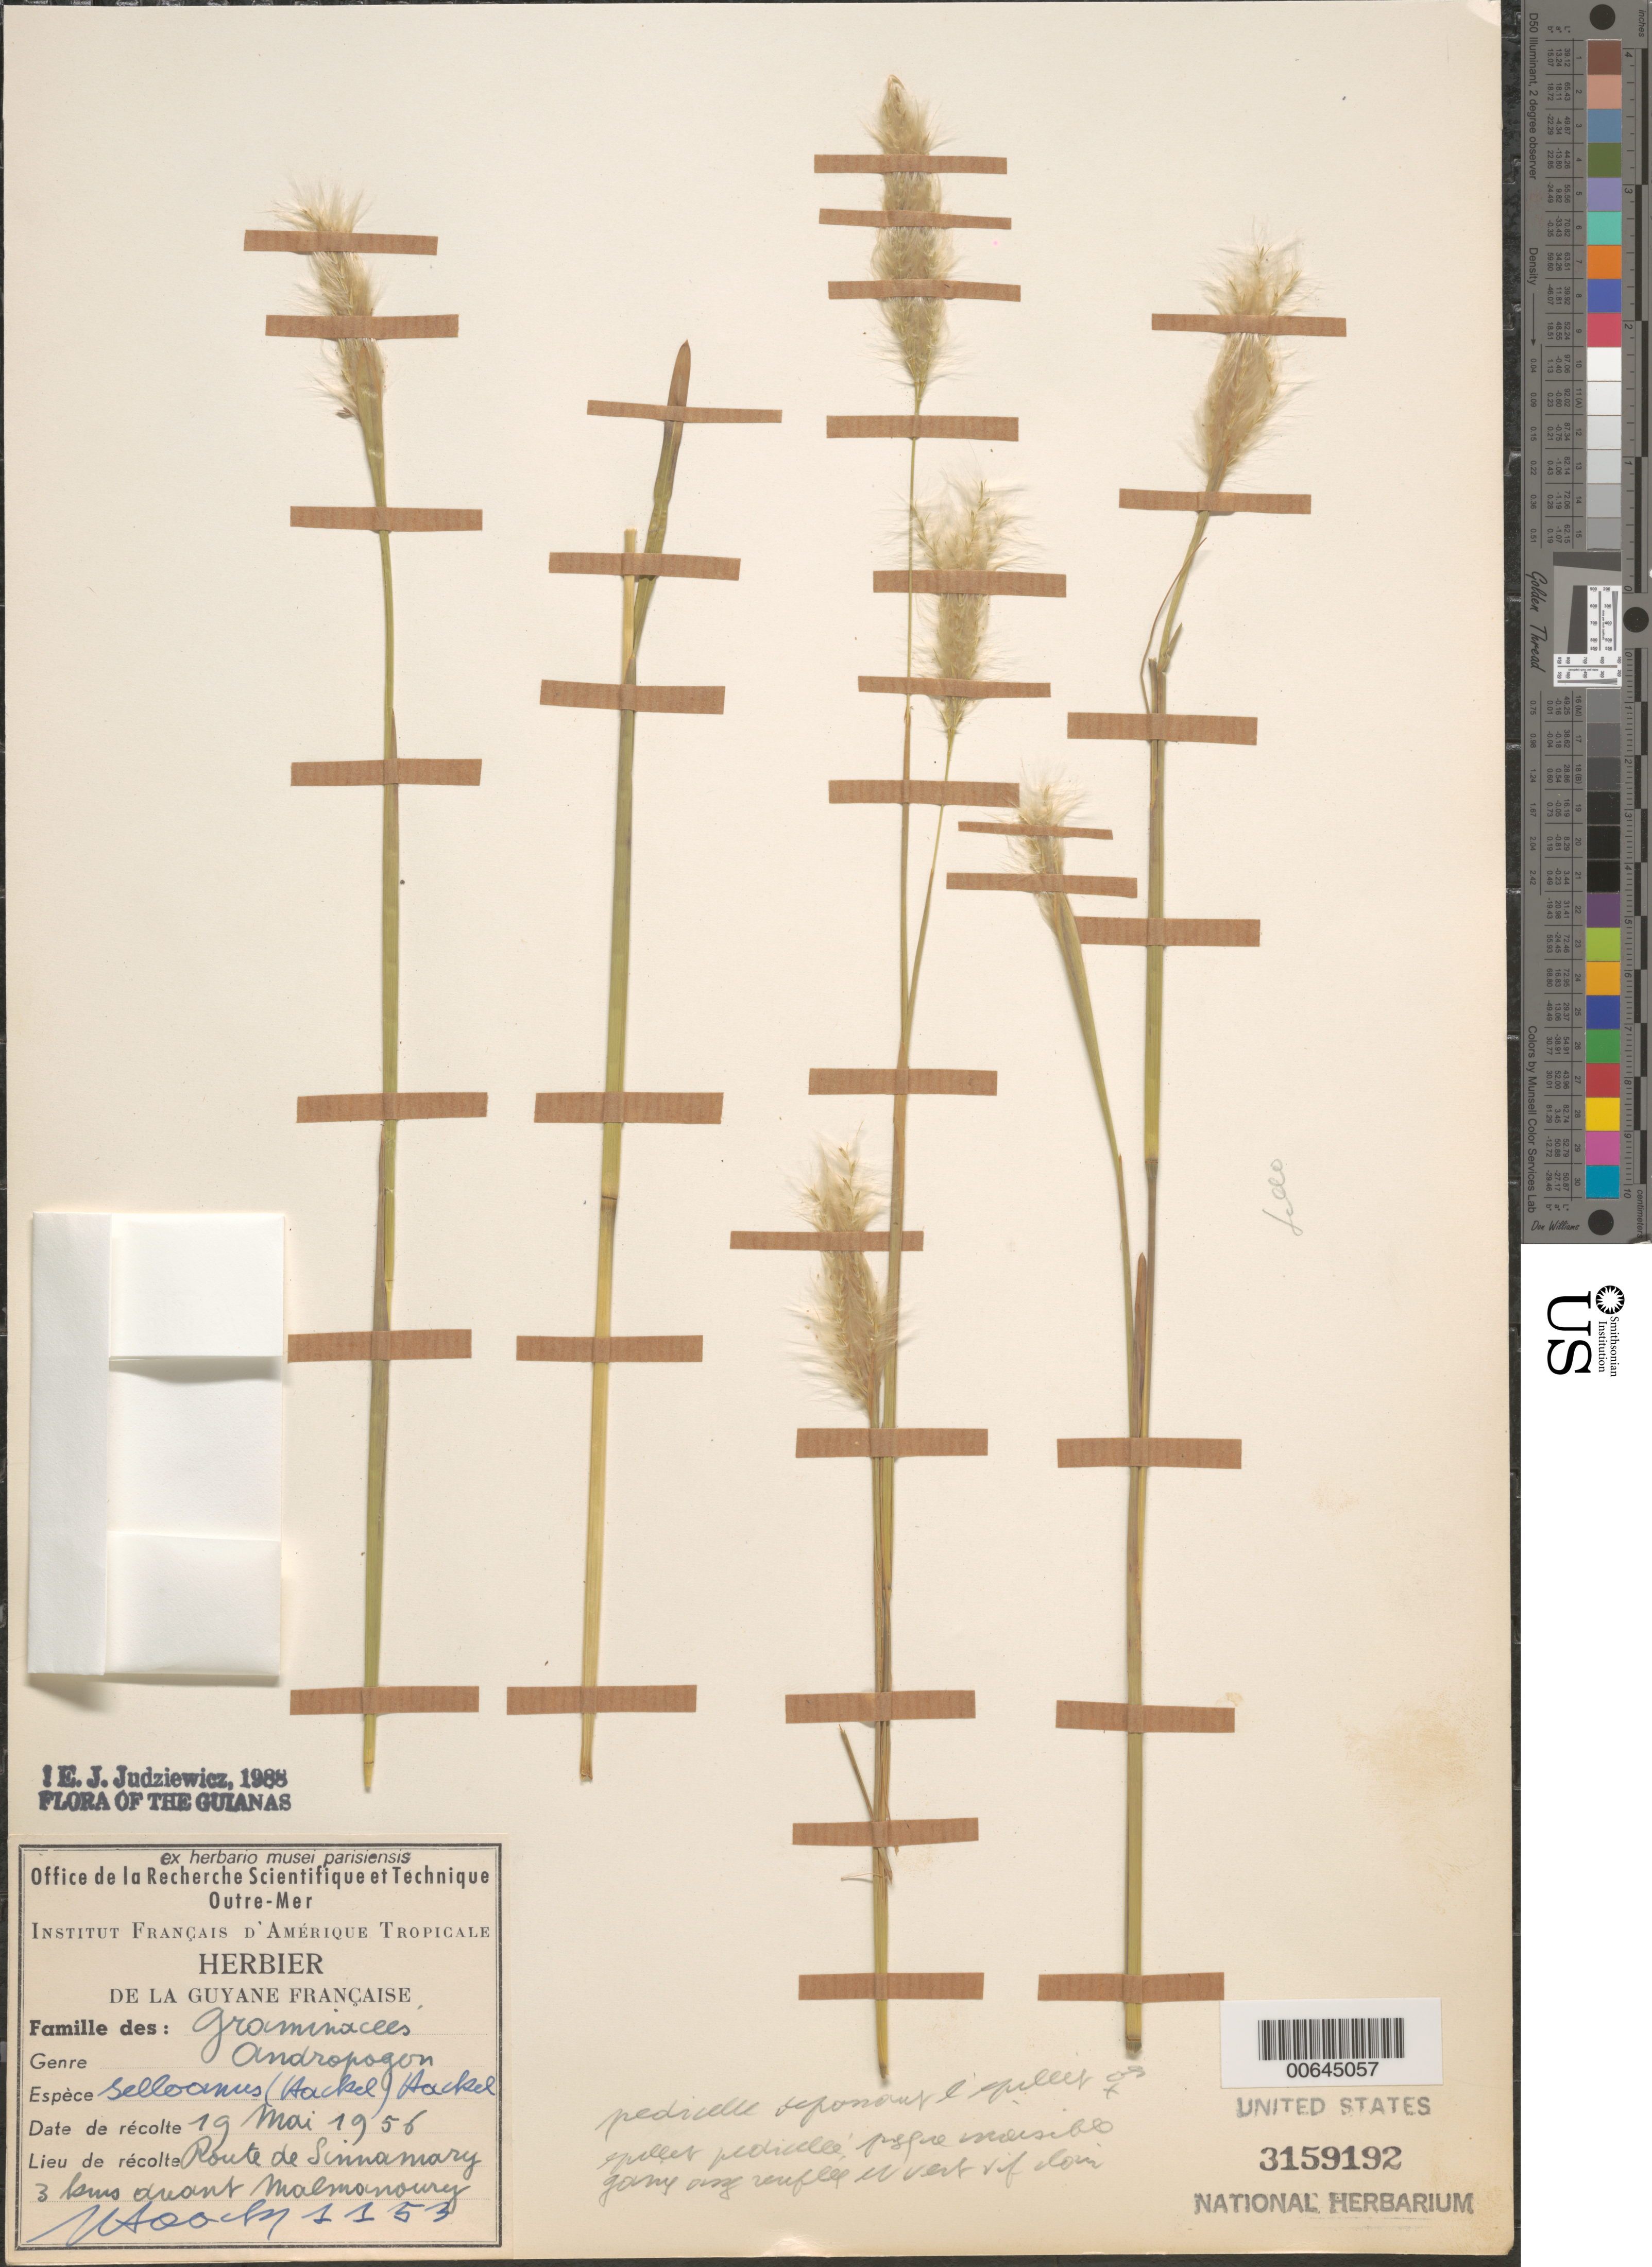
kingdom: Plantae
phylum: Tracheophyta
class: Liliopsida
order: Poales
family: Poaceae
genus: Andropogon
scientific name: Andropogon selloanus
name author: (Hack.) Hack.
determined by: Judziewicz, E. J.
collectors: J. Hoock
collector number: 1153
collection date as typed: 19-May-56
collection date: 1956-05-19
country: French Guiana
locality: Route de Sinnamary, Malmanoury, 3 km avant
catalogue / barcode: US 3159192